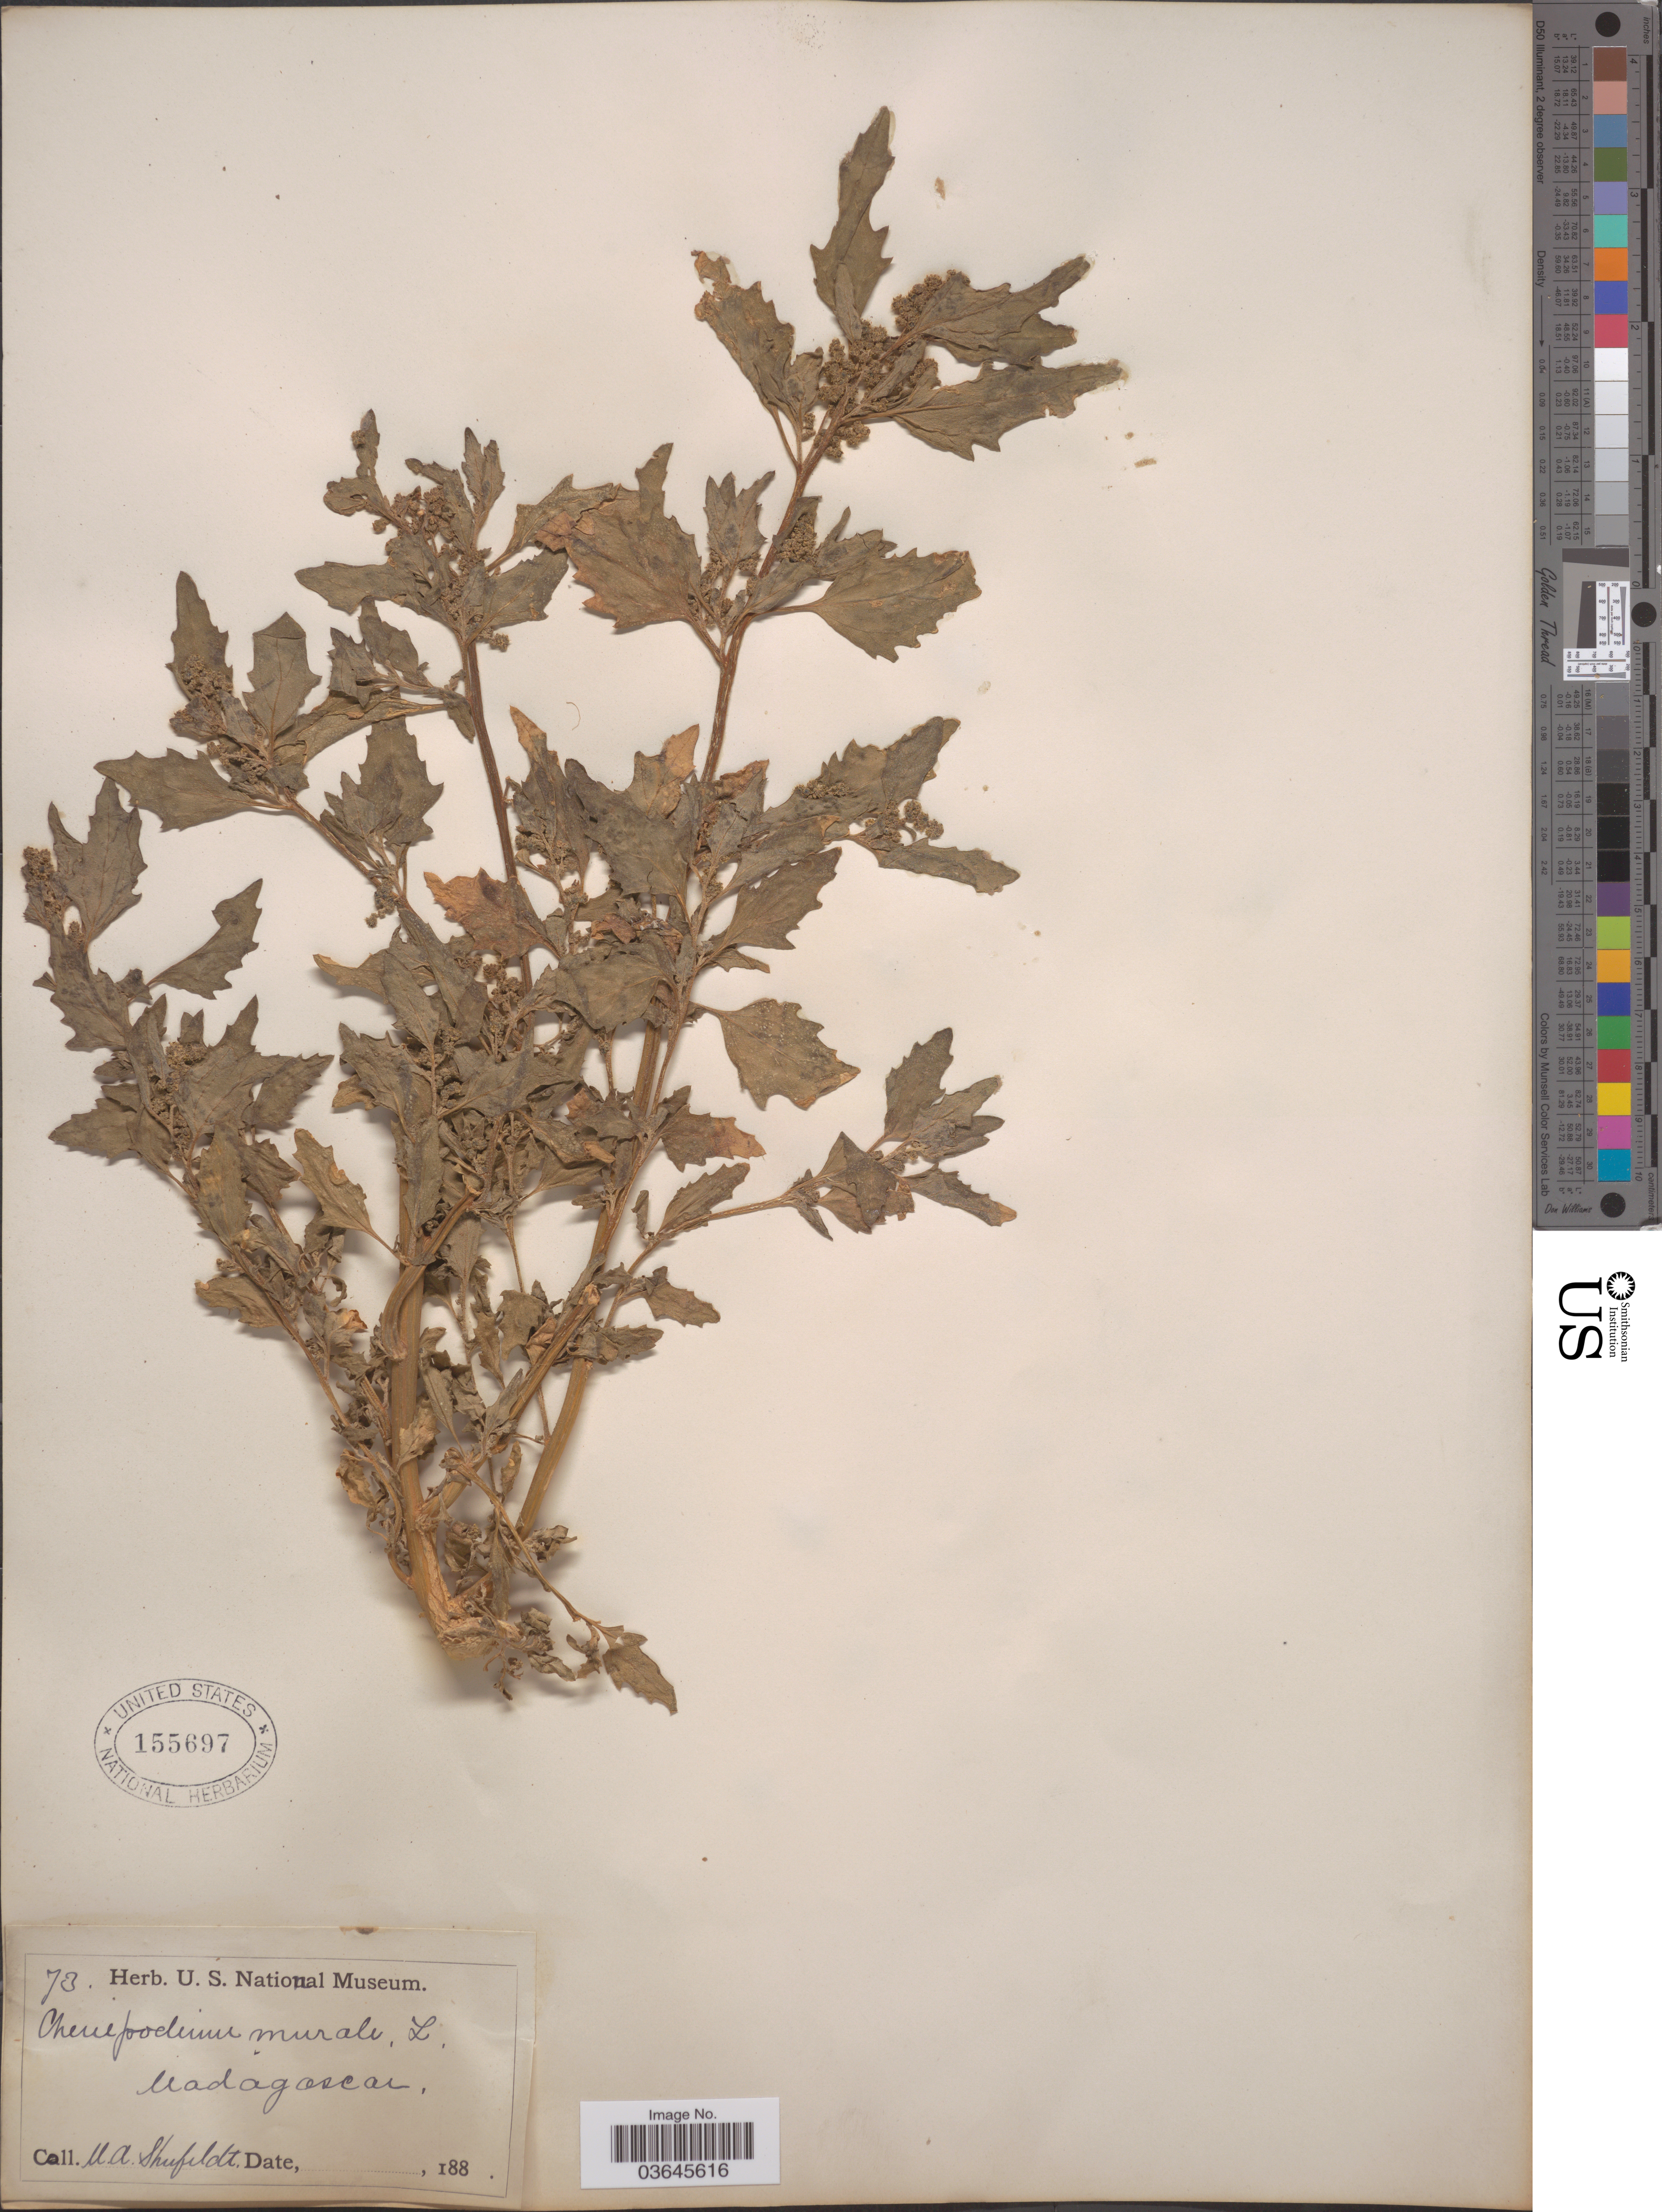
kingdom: Plantae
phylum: Tracheophyta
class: Magnoliopsida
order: Caryophyllales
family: Amaranthaceae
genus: Chenopodium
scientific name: Chenopodium murale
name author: L.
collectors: M. Shufeldt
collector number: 73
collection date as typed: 188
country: Madagascar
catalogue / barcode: US 155697